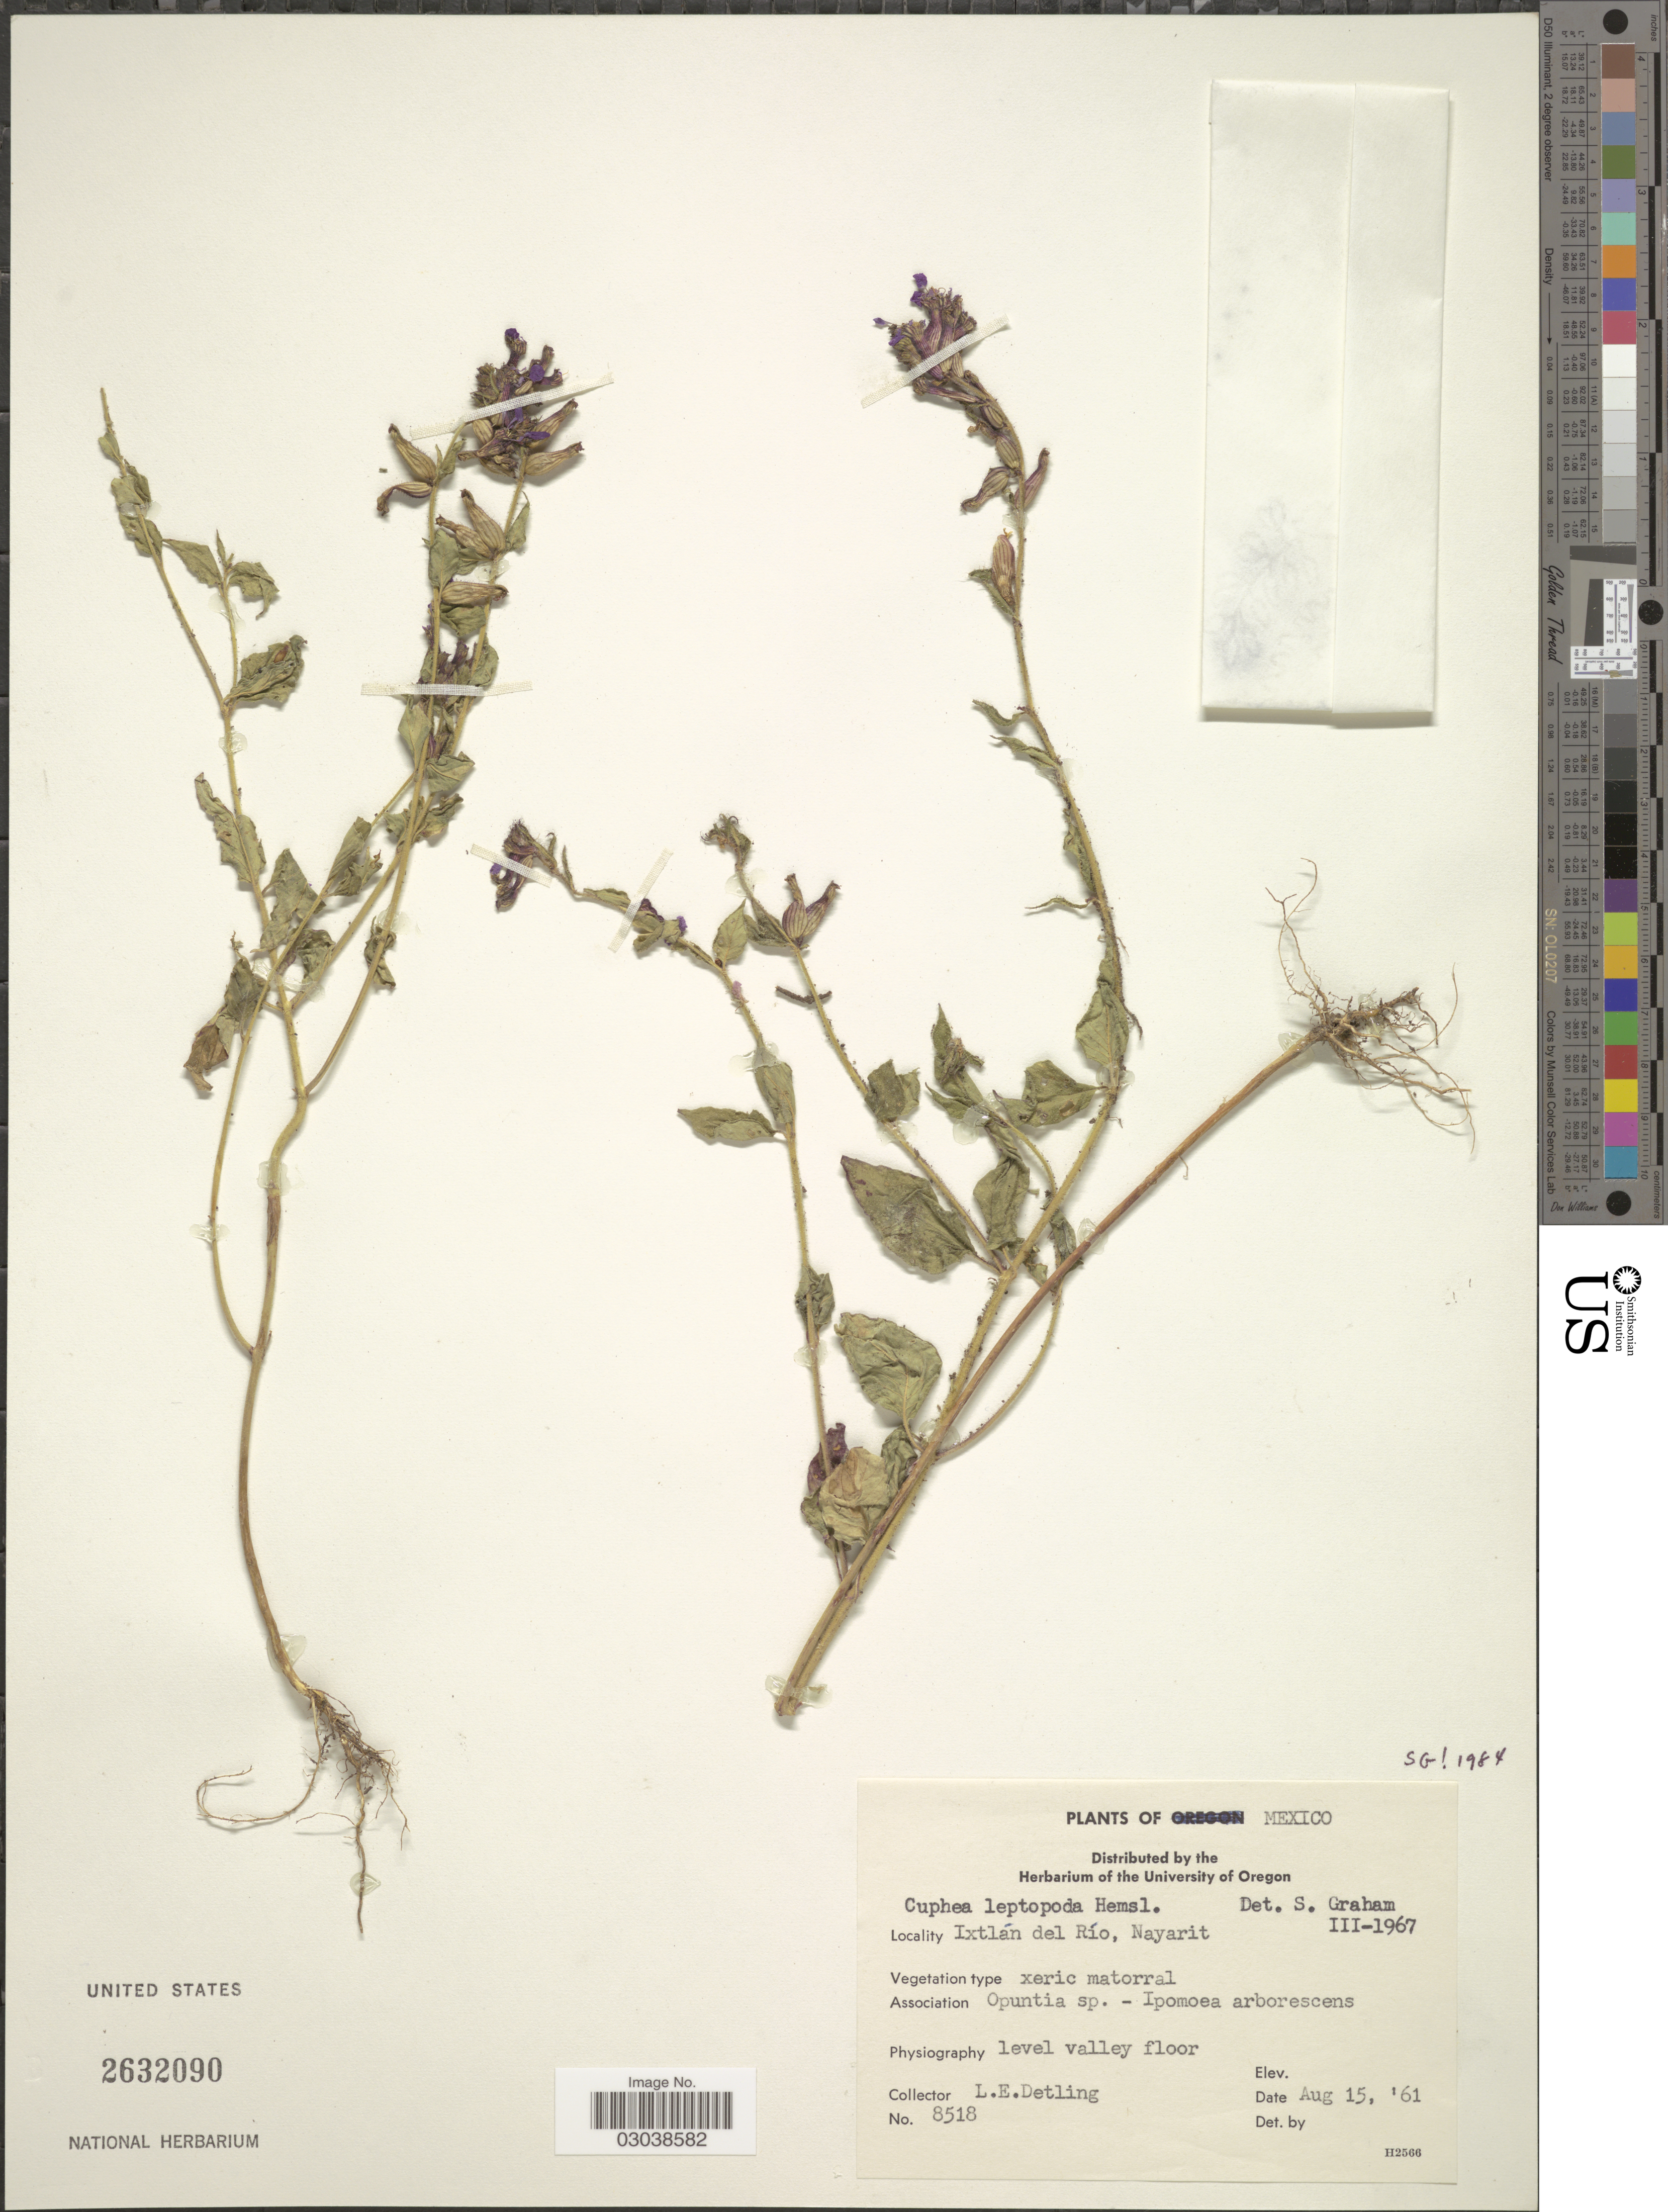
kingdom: Plantae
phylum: Tracheophyta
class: Magnoliopsida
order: Myrtales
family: Lythraceae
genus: Cuphea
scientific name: Cuphea leptopoda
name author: Hemsl.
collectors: L. E. Detling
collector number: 8518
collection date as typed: Transcribed d/m/y: 15/8/61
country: Mexico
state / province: Nayarit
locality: Ixtlán del Río, Nayarit.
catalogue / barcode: US 2632090